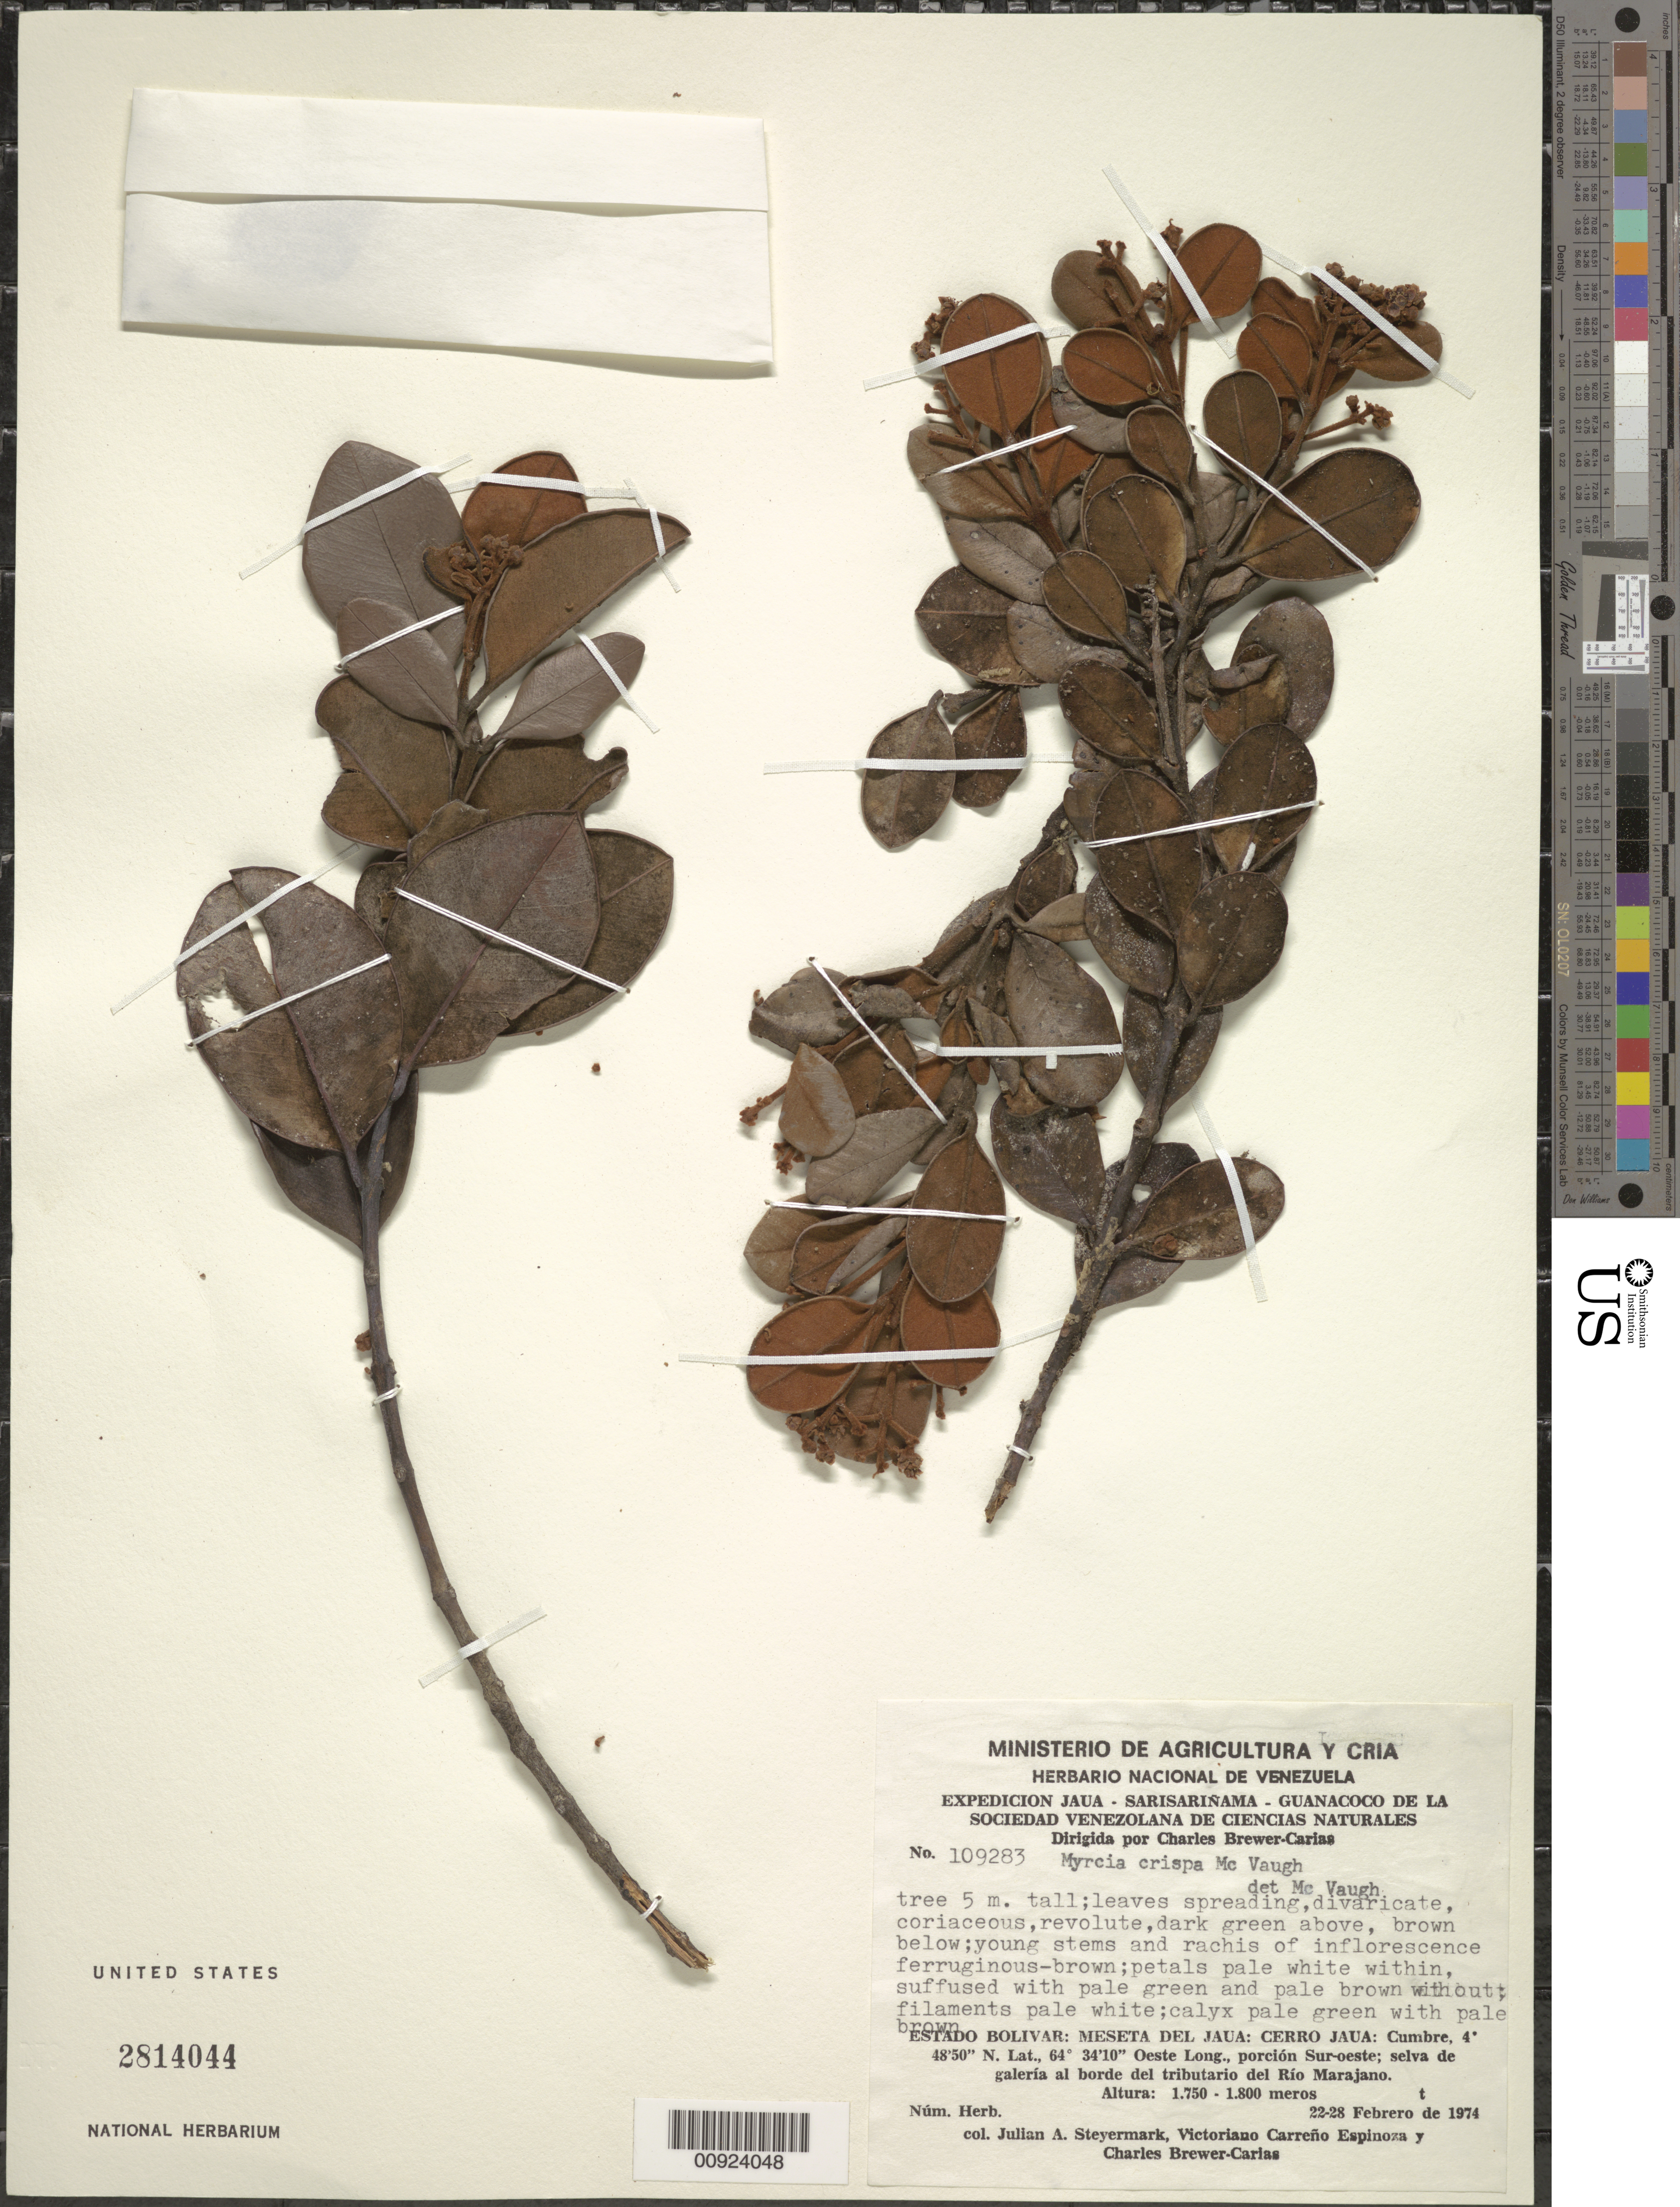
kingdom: Plantae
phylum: Tracheophyta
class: Magnoliopsida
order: Myrtales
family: Myrtaceae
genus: Myrcia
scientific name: Myrcia crispa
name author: McVaugh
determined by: McVaugh, R.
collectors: J. Steyermark, V. Carreño E. & C. Brewer-Carias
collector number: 109283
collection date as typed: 22-Feb-74 to 28-Feb-74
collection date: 1974-02-22/1974-02-28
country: Venezuela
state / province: Bolívar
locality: Meseta del Jaua: Cerro Jaua, al borde del tributarío del Río Marajano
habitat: Gallery forest and along river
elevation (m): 1750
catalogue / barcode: US 2814044